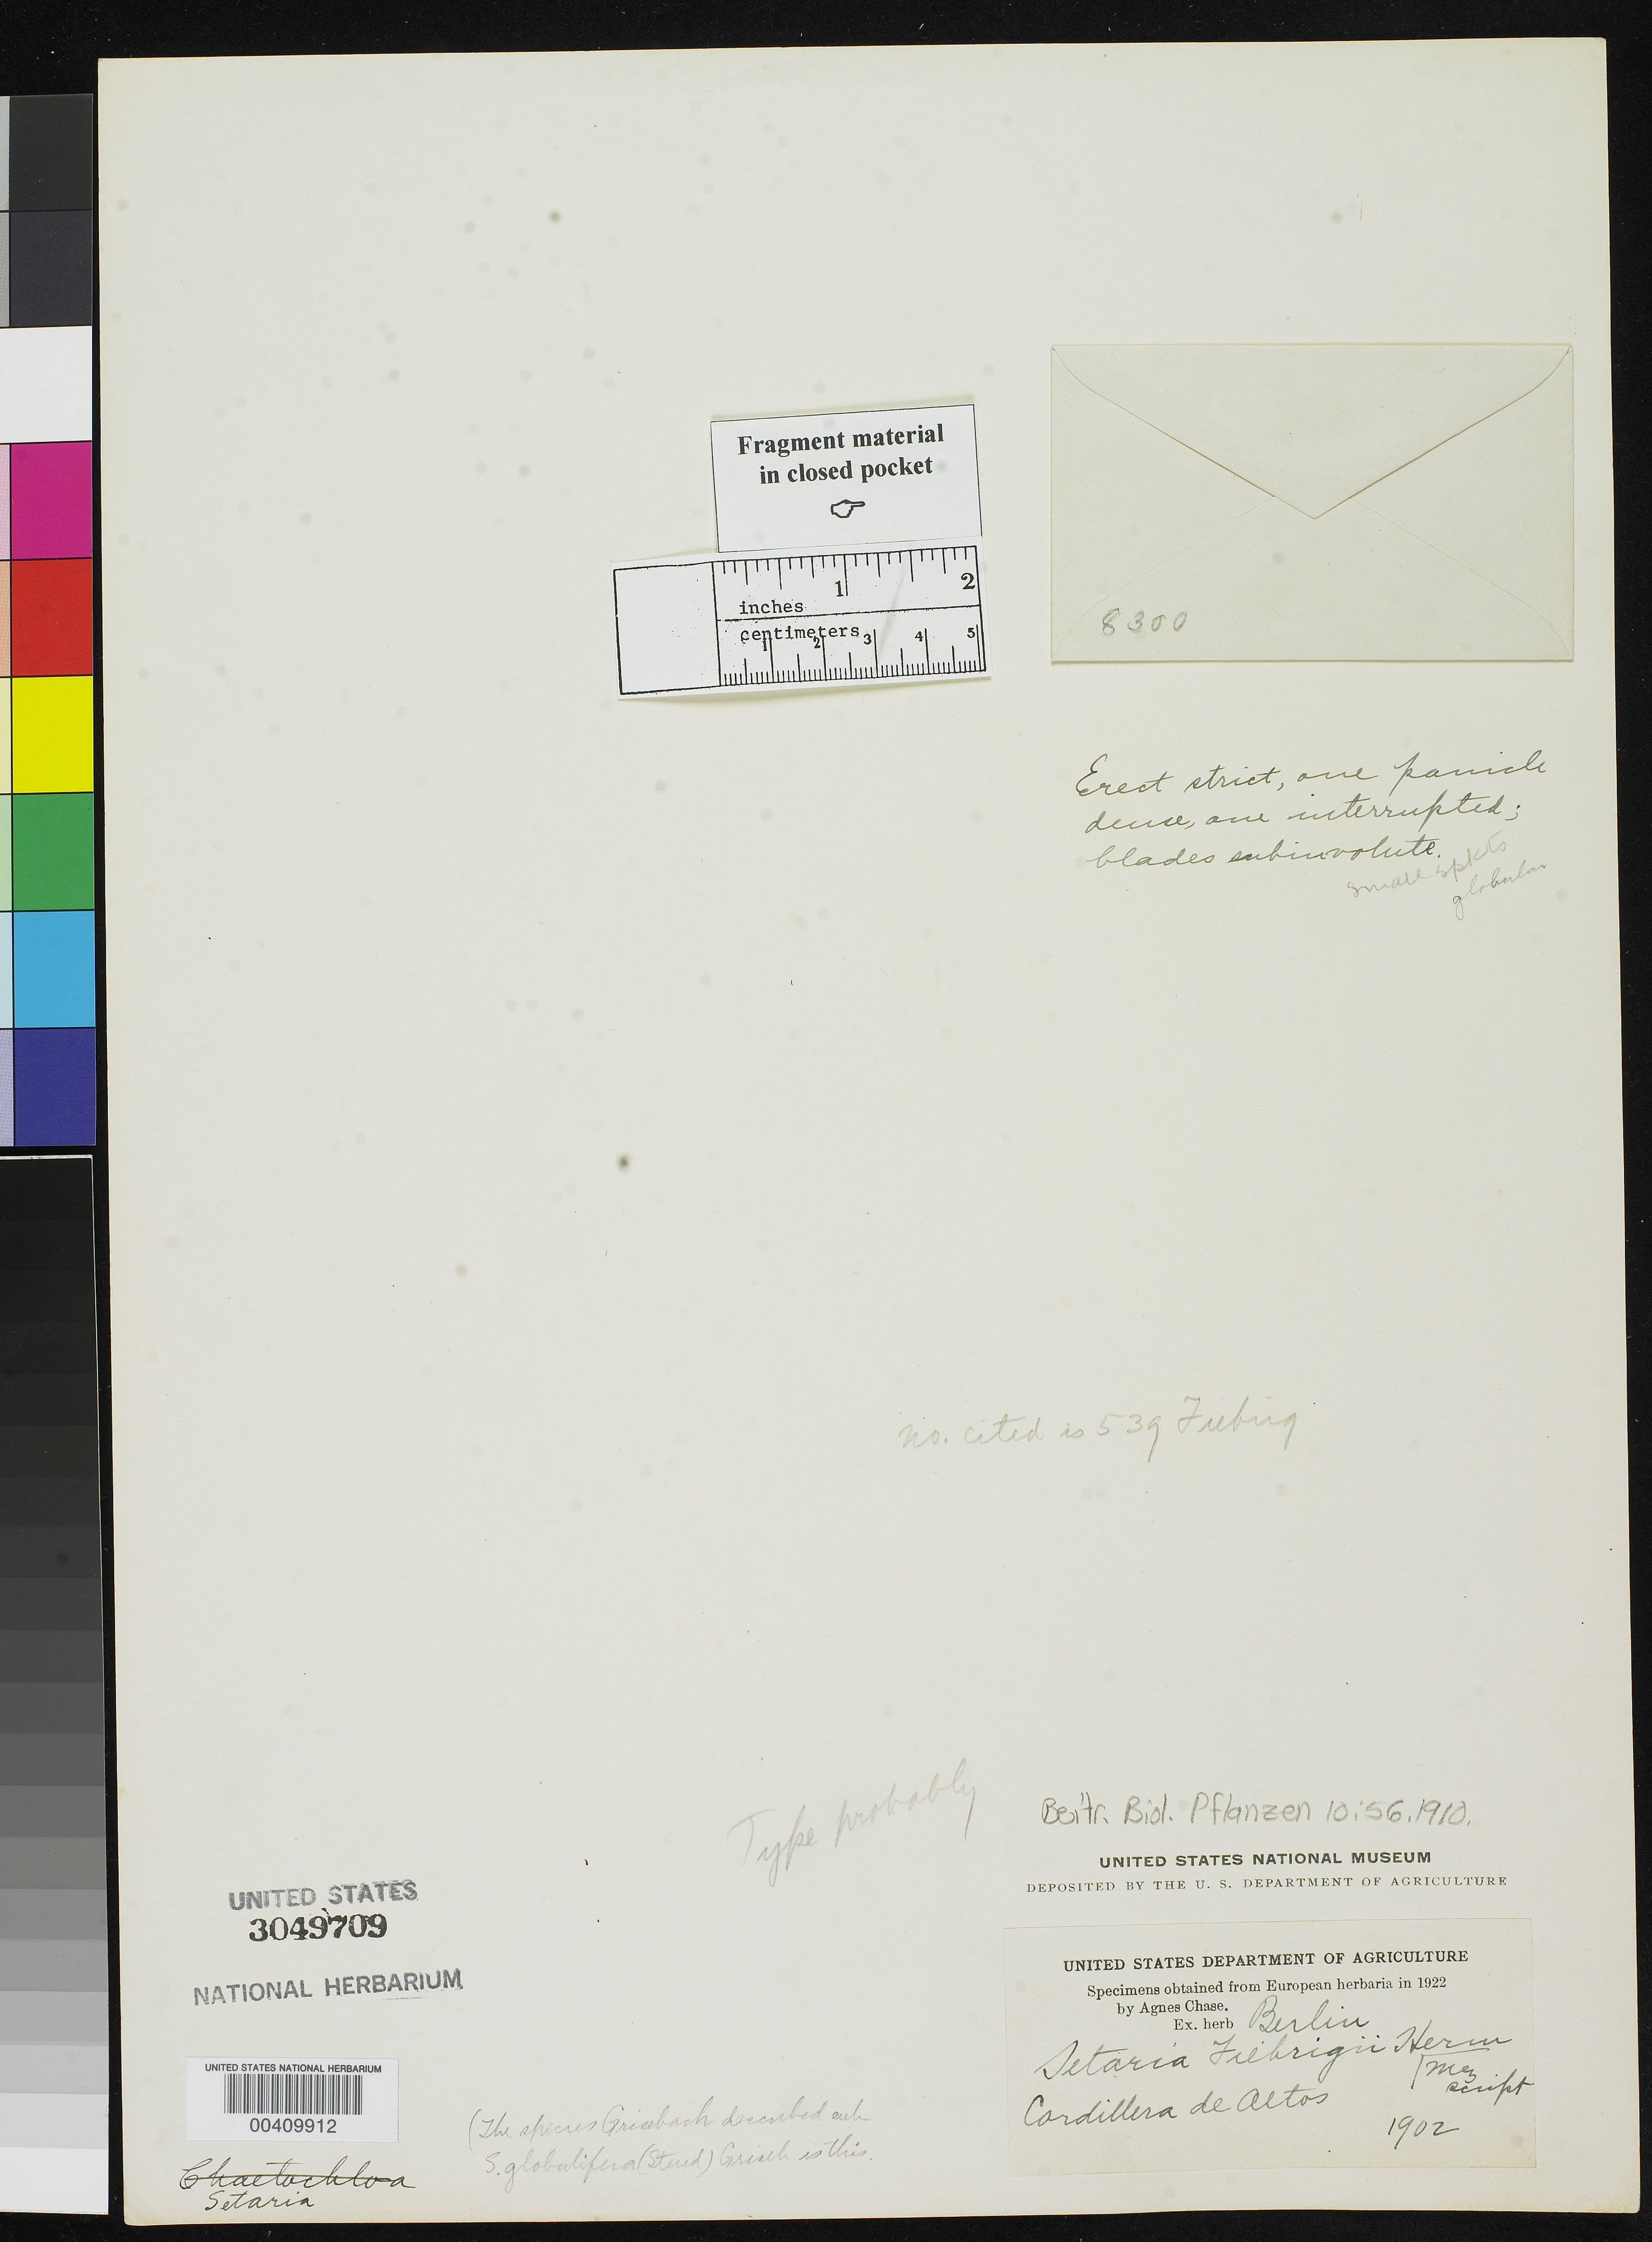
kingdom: Plantae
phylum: Tracheophyta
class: Liliopsida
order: Poales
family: Poaceae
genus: Setaria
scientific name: Setaria fiebrigii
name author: R.A.W. Herrm.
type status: Isotype Fragment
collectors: K. Fiebrig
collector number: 539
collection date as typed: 1902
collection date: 1902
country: Paraguay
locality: Cordillera de Altos at Loma.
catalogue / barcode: US 3049709